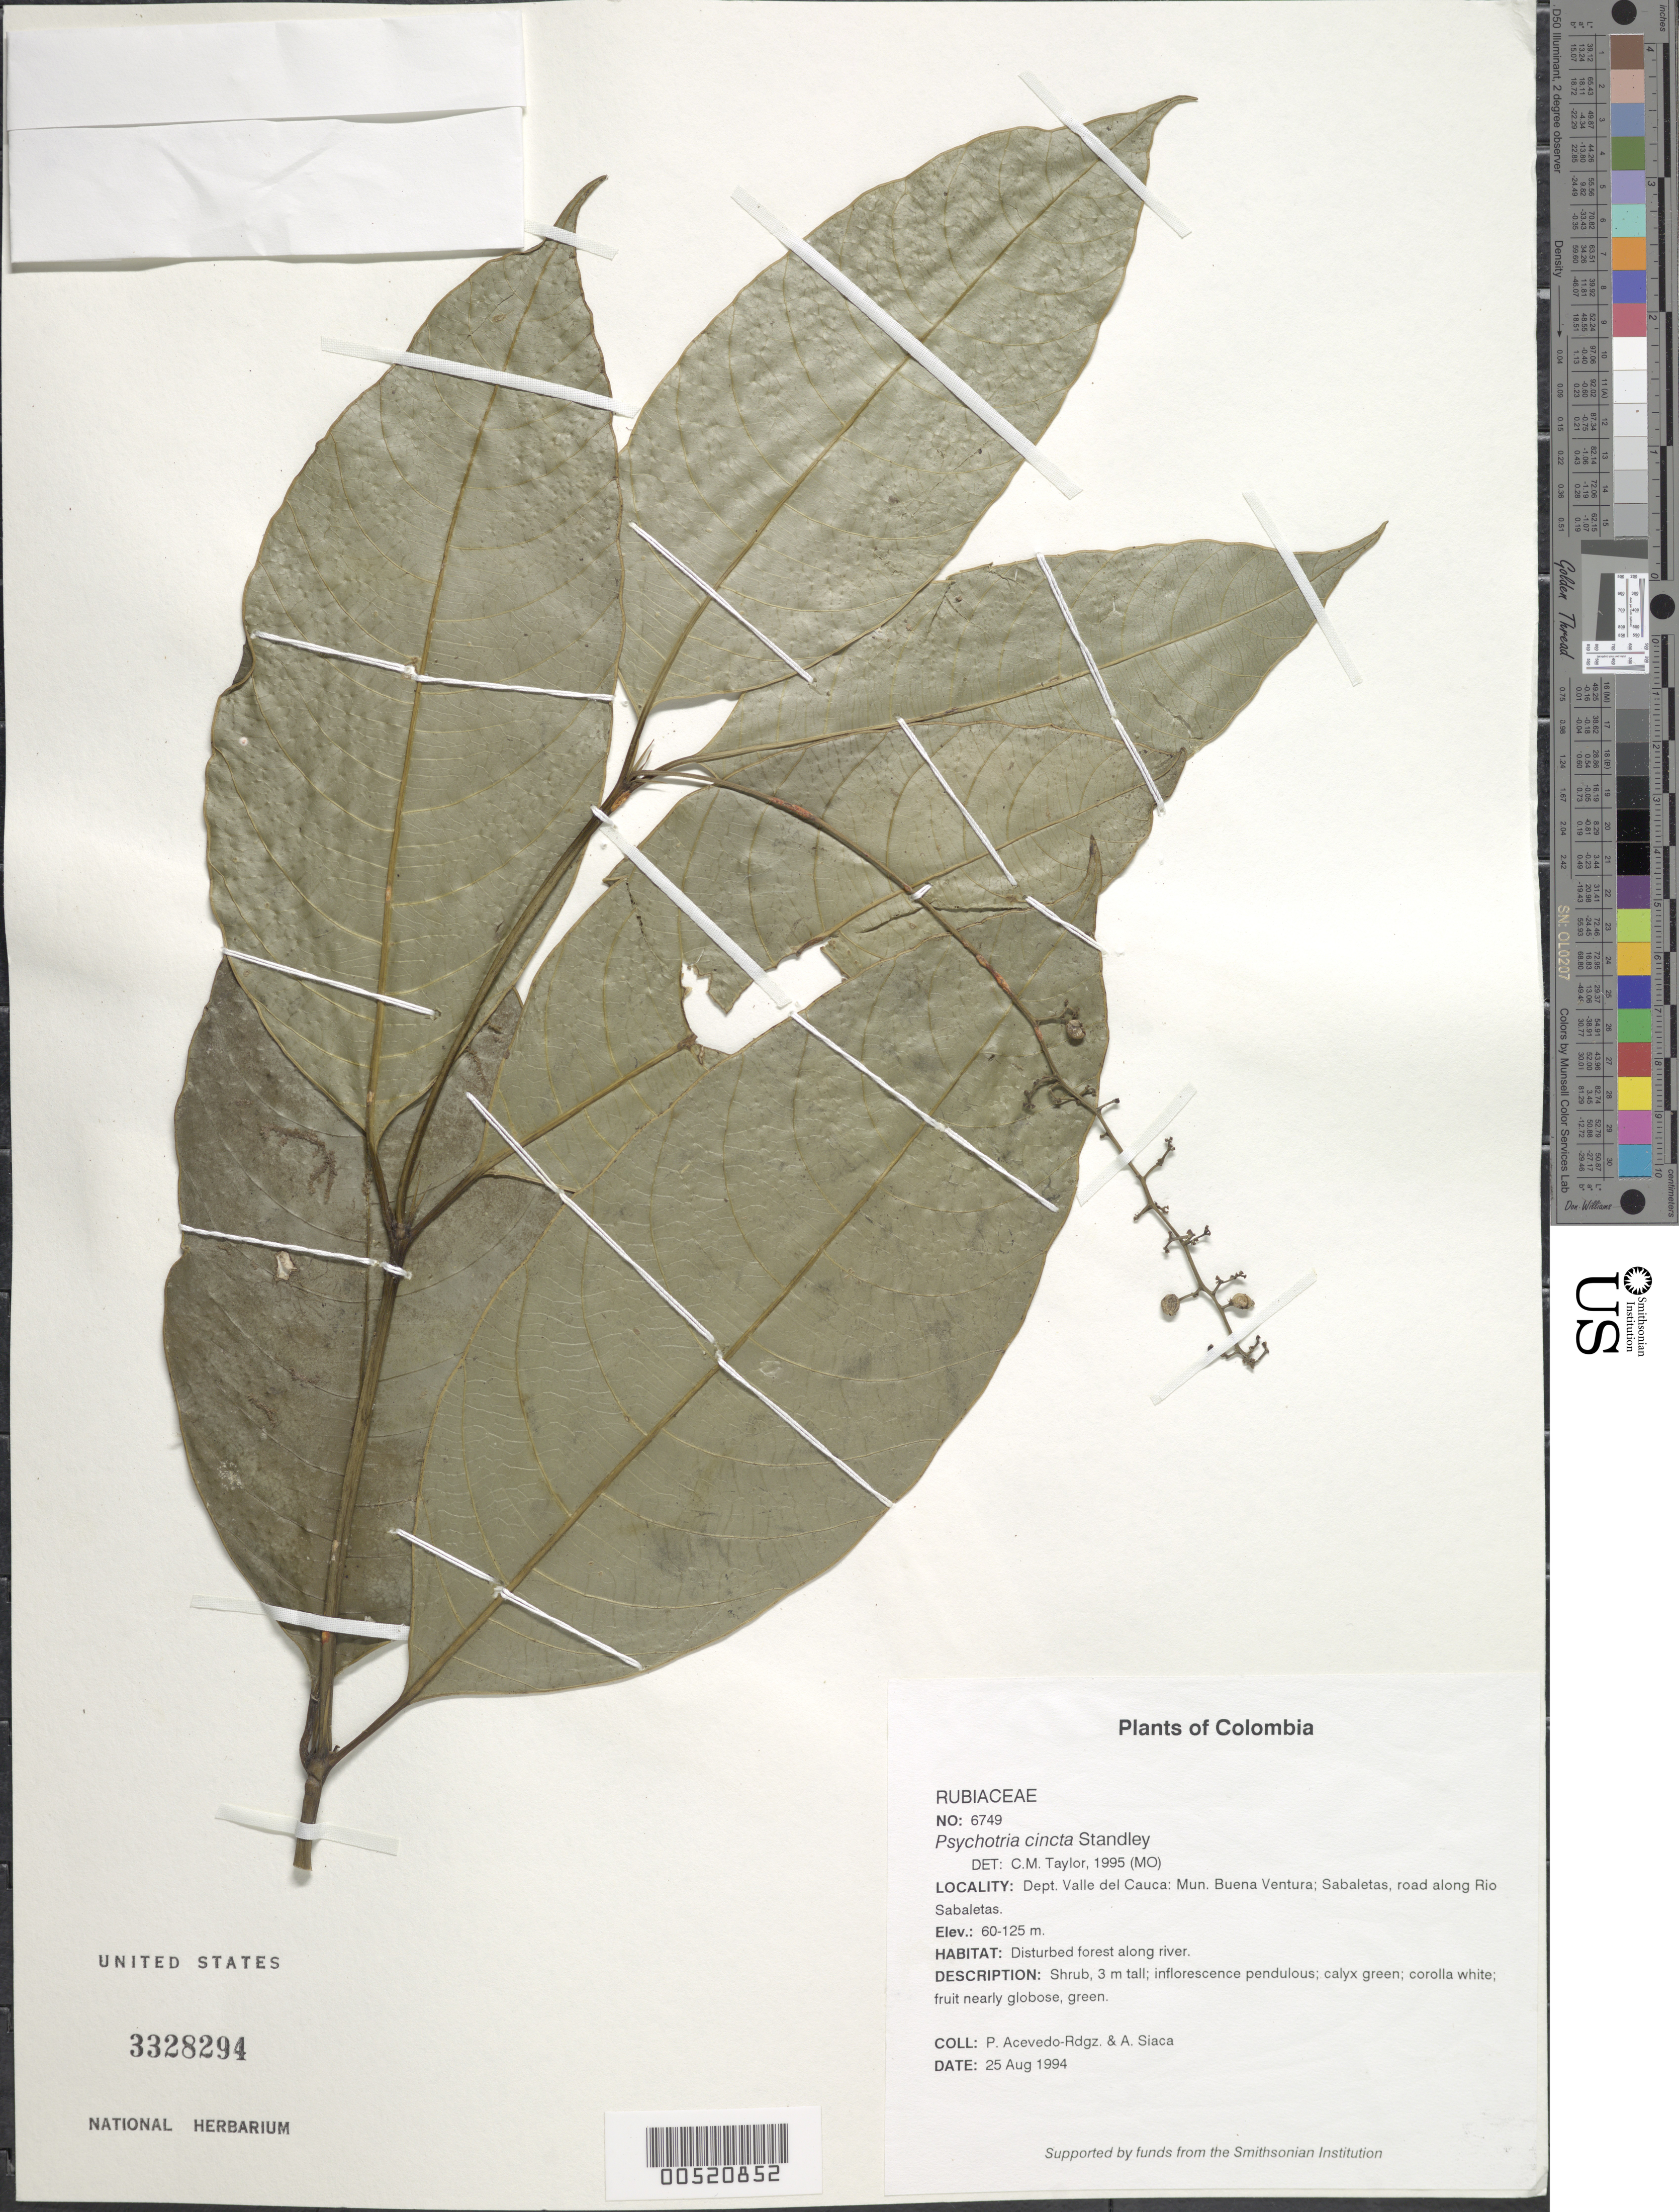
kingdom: Plantae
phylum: Tracheophyta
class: Magnoliopsida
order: Gentianales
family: Rubiaceae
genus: Psychotria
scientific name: Psychotria longicuspis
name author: Müll. Arg.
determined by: Taylor, Charlotte M.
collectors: P. Acevedo-Rodr. & A. Siaca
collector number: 6749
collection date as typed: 25 Aug 1994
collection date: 1994-08-25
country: Colombia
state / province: Valle del Cauca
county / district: Buena Ventura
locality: Depart. Valle del Cauca; Mun. Buena Ventura; Sabaletas. Road along Río Sabaletas.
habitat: Disturbed forest along river.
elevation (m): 60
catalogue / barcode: US 3328294